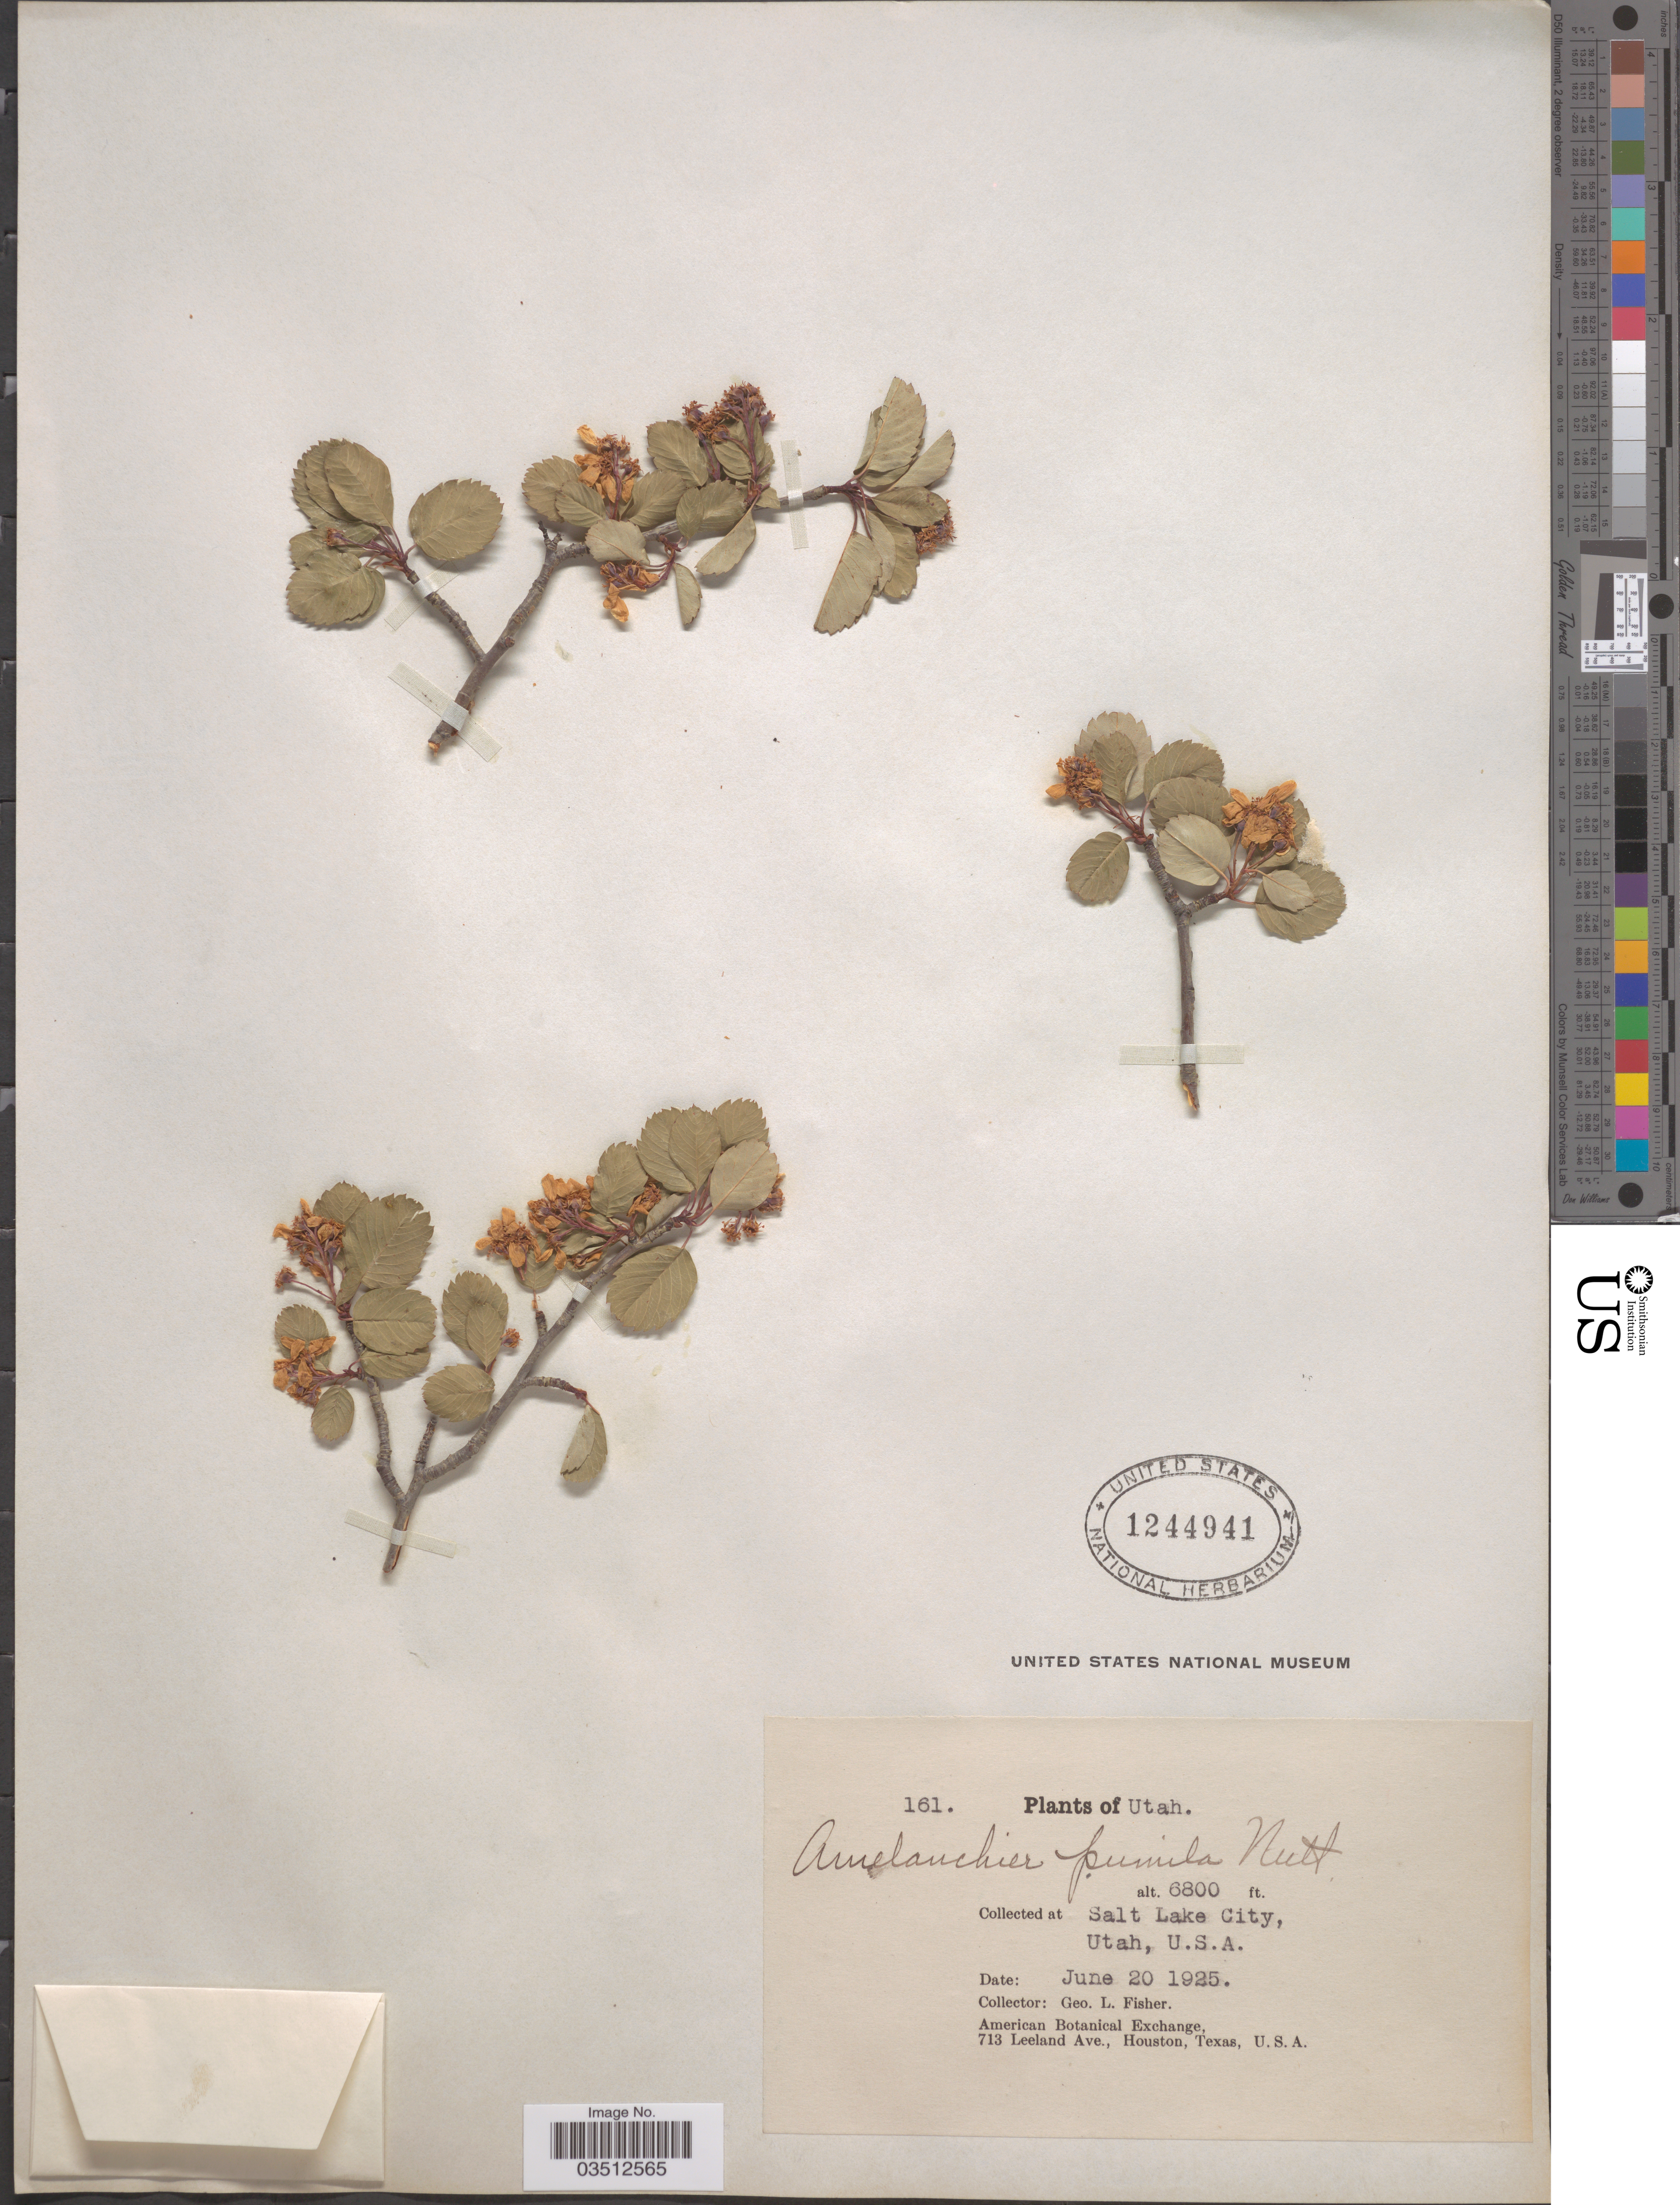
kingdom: Plantae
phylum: Tracheophyta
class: Magnoliopsida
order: Rosales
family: Rosaceae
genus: Amelanchier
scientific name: Amelanchier pumila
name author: (Nutt.) M. Roem.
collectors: G. L. Fisher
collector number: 161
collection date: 1925-06-20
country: United States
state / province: Utah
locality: Salt Lake City.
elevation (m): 2073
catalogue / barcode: US 1244941